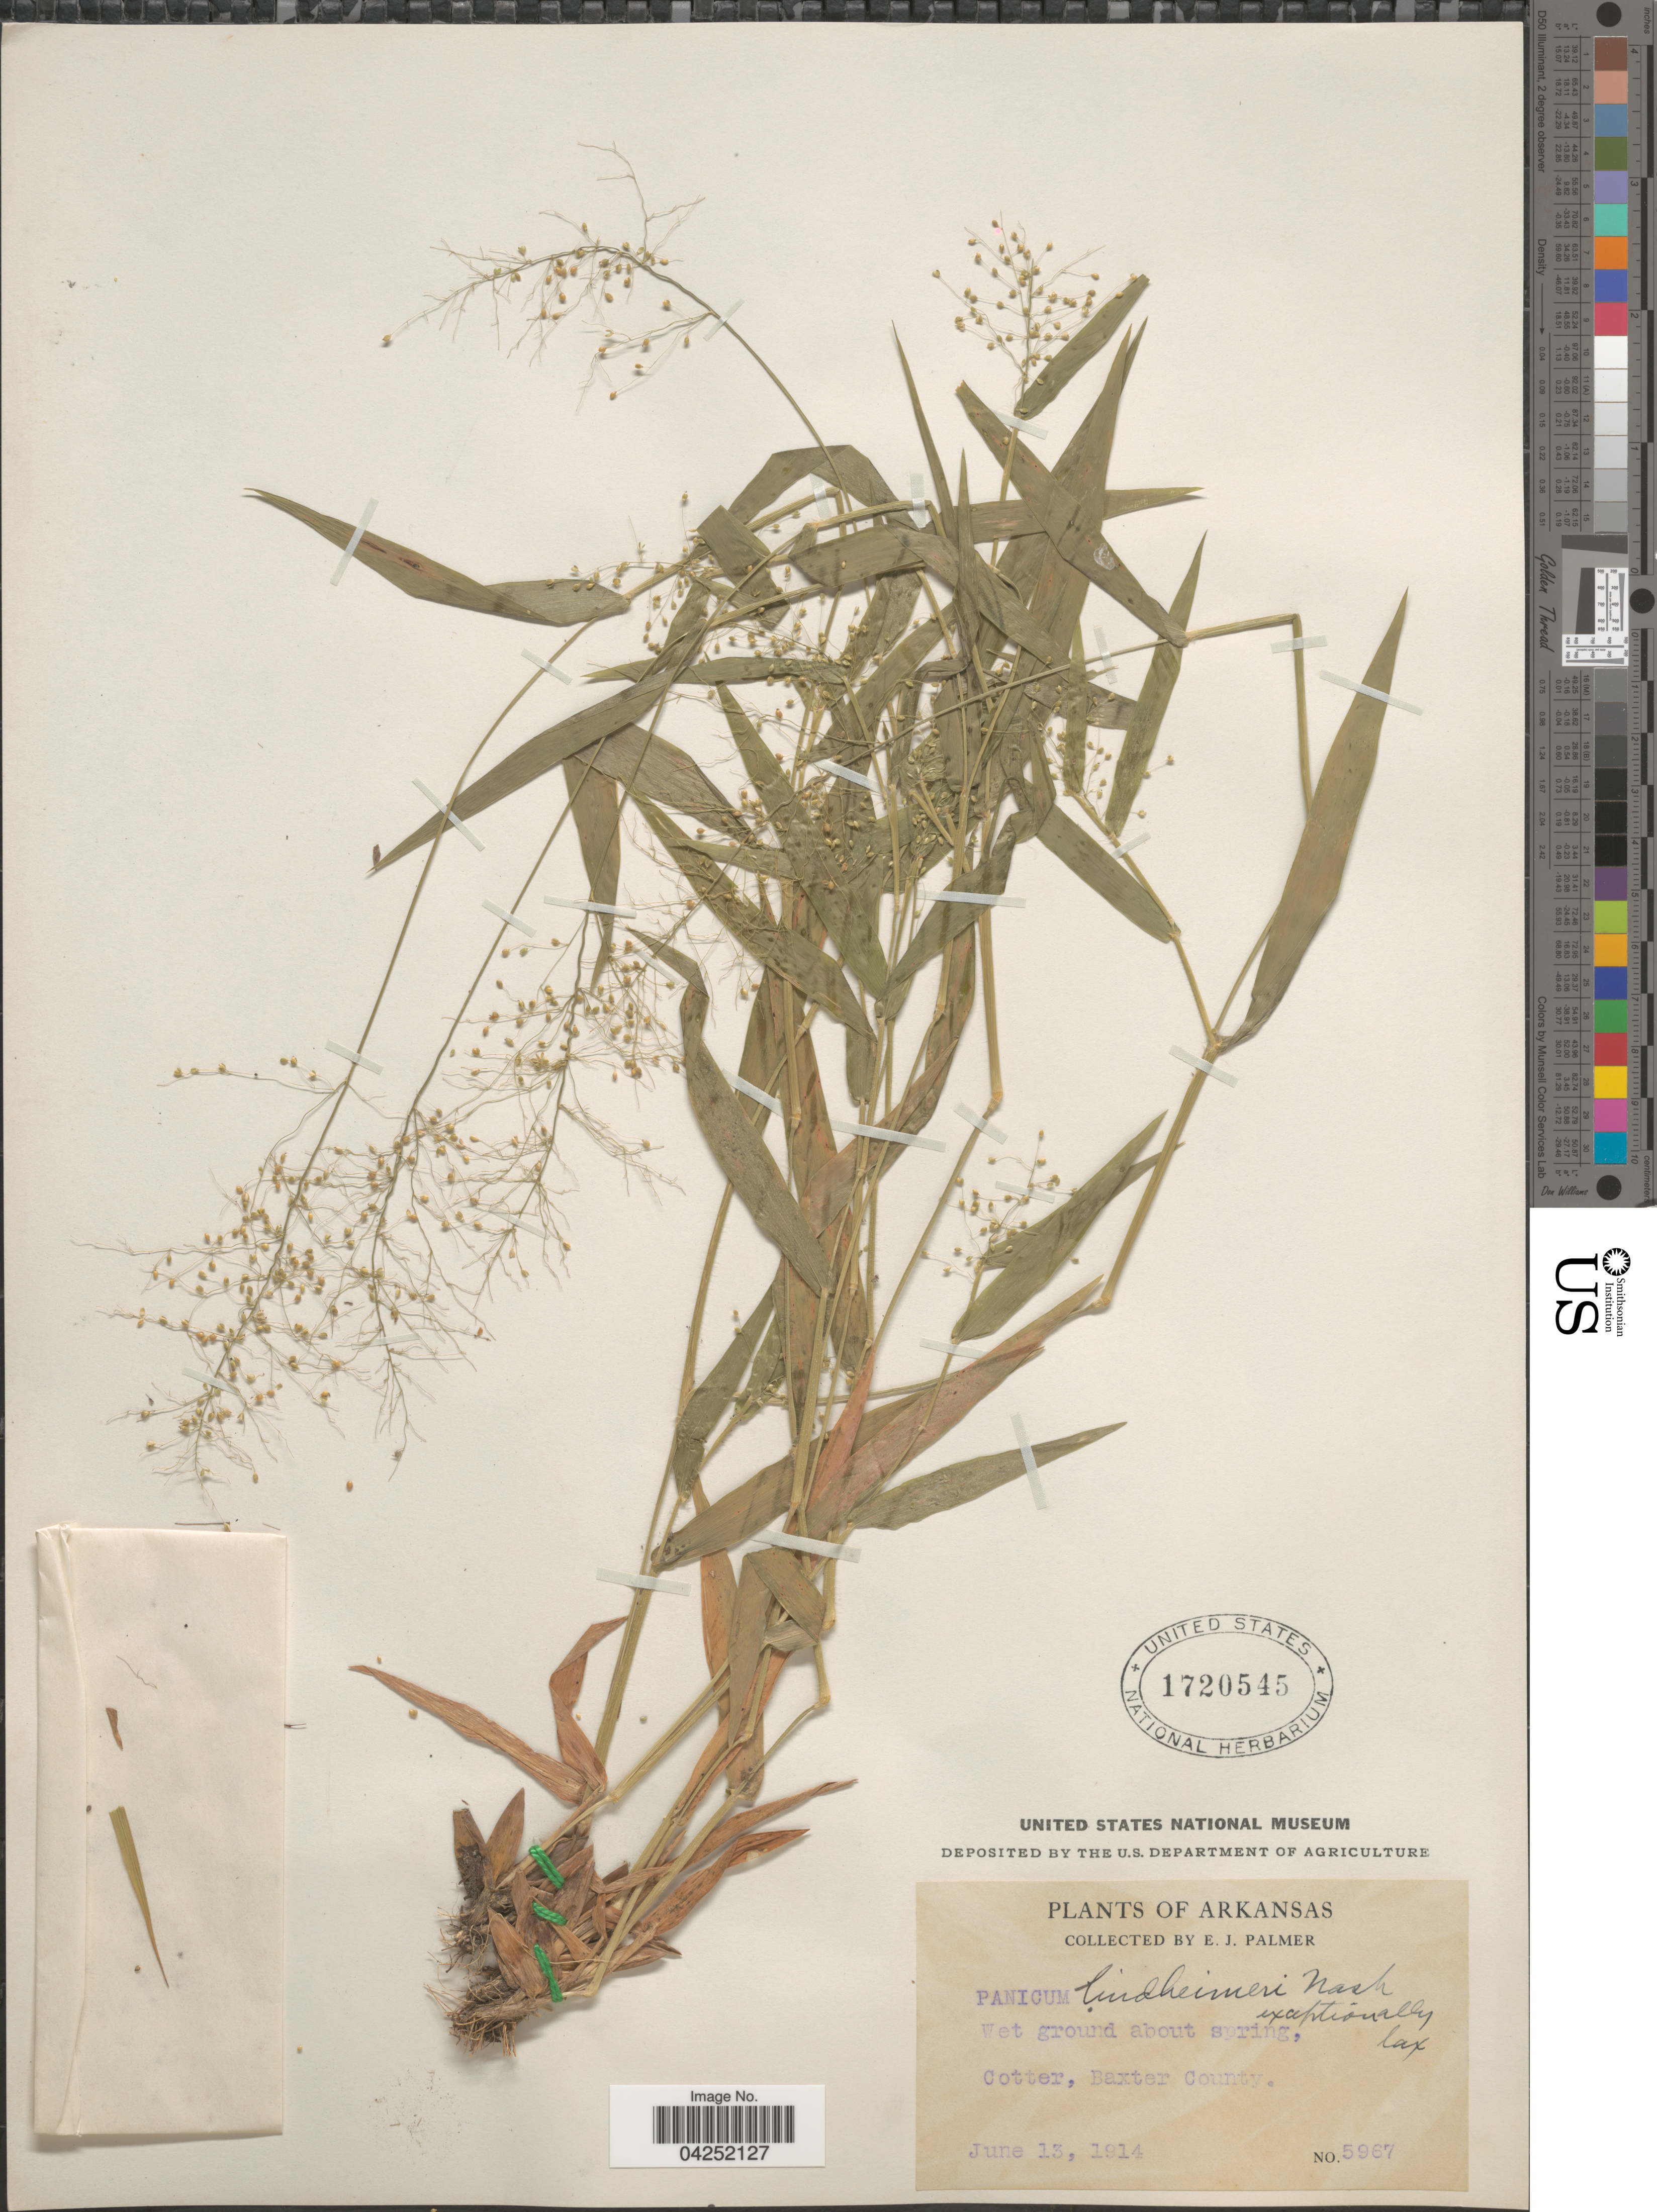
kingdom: Plantae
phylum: Tracheophyta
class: Liliopsida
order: Poales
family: Poaceae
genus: Dichanthelium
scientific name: Dichanthelium acuminatum var. lindheimeri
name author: (Nash) Gould & C.A. Clark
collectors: E. J. Palmer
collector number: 5967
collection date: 1914-06-13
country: United States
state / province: Arkansas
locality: Wet ground about spring, Cotter, Baxter County.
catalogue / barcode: US 1720545